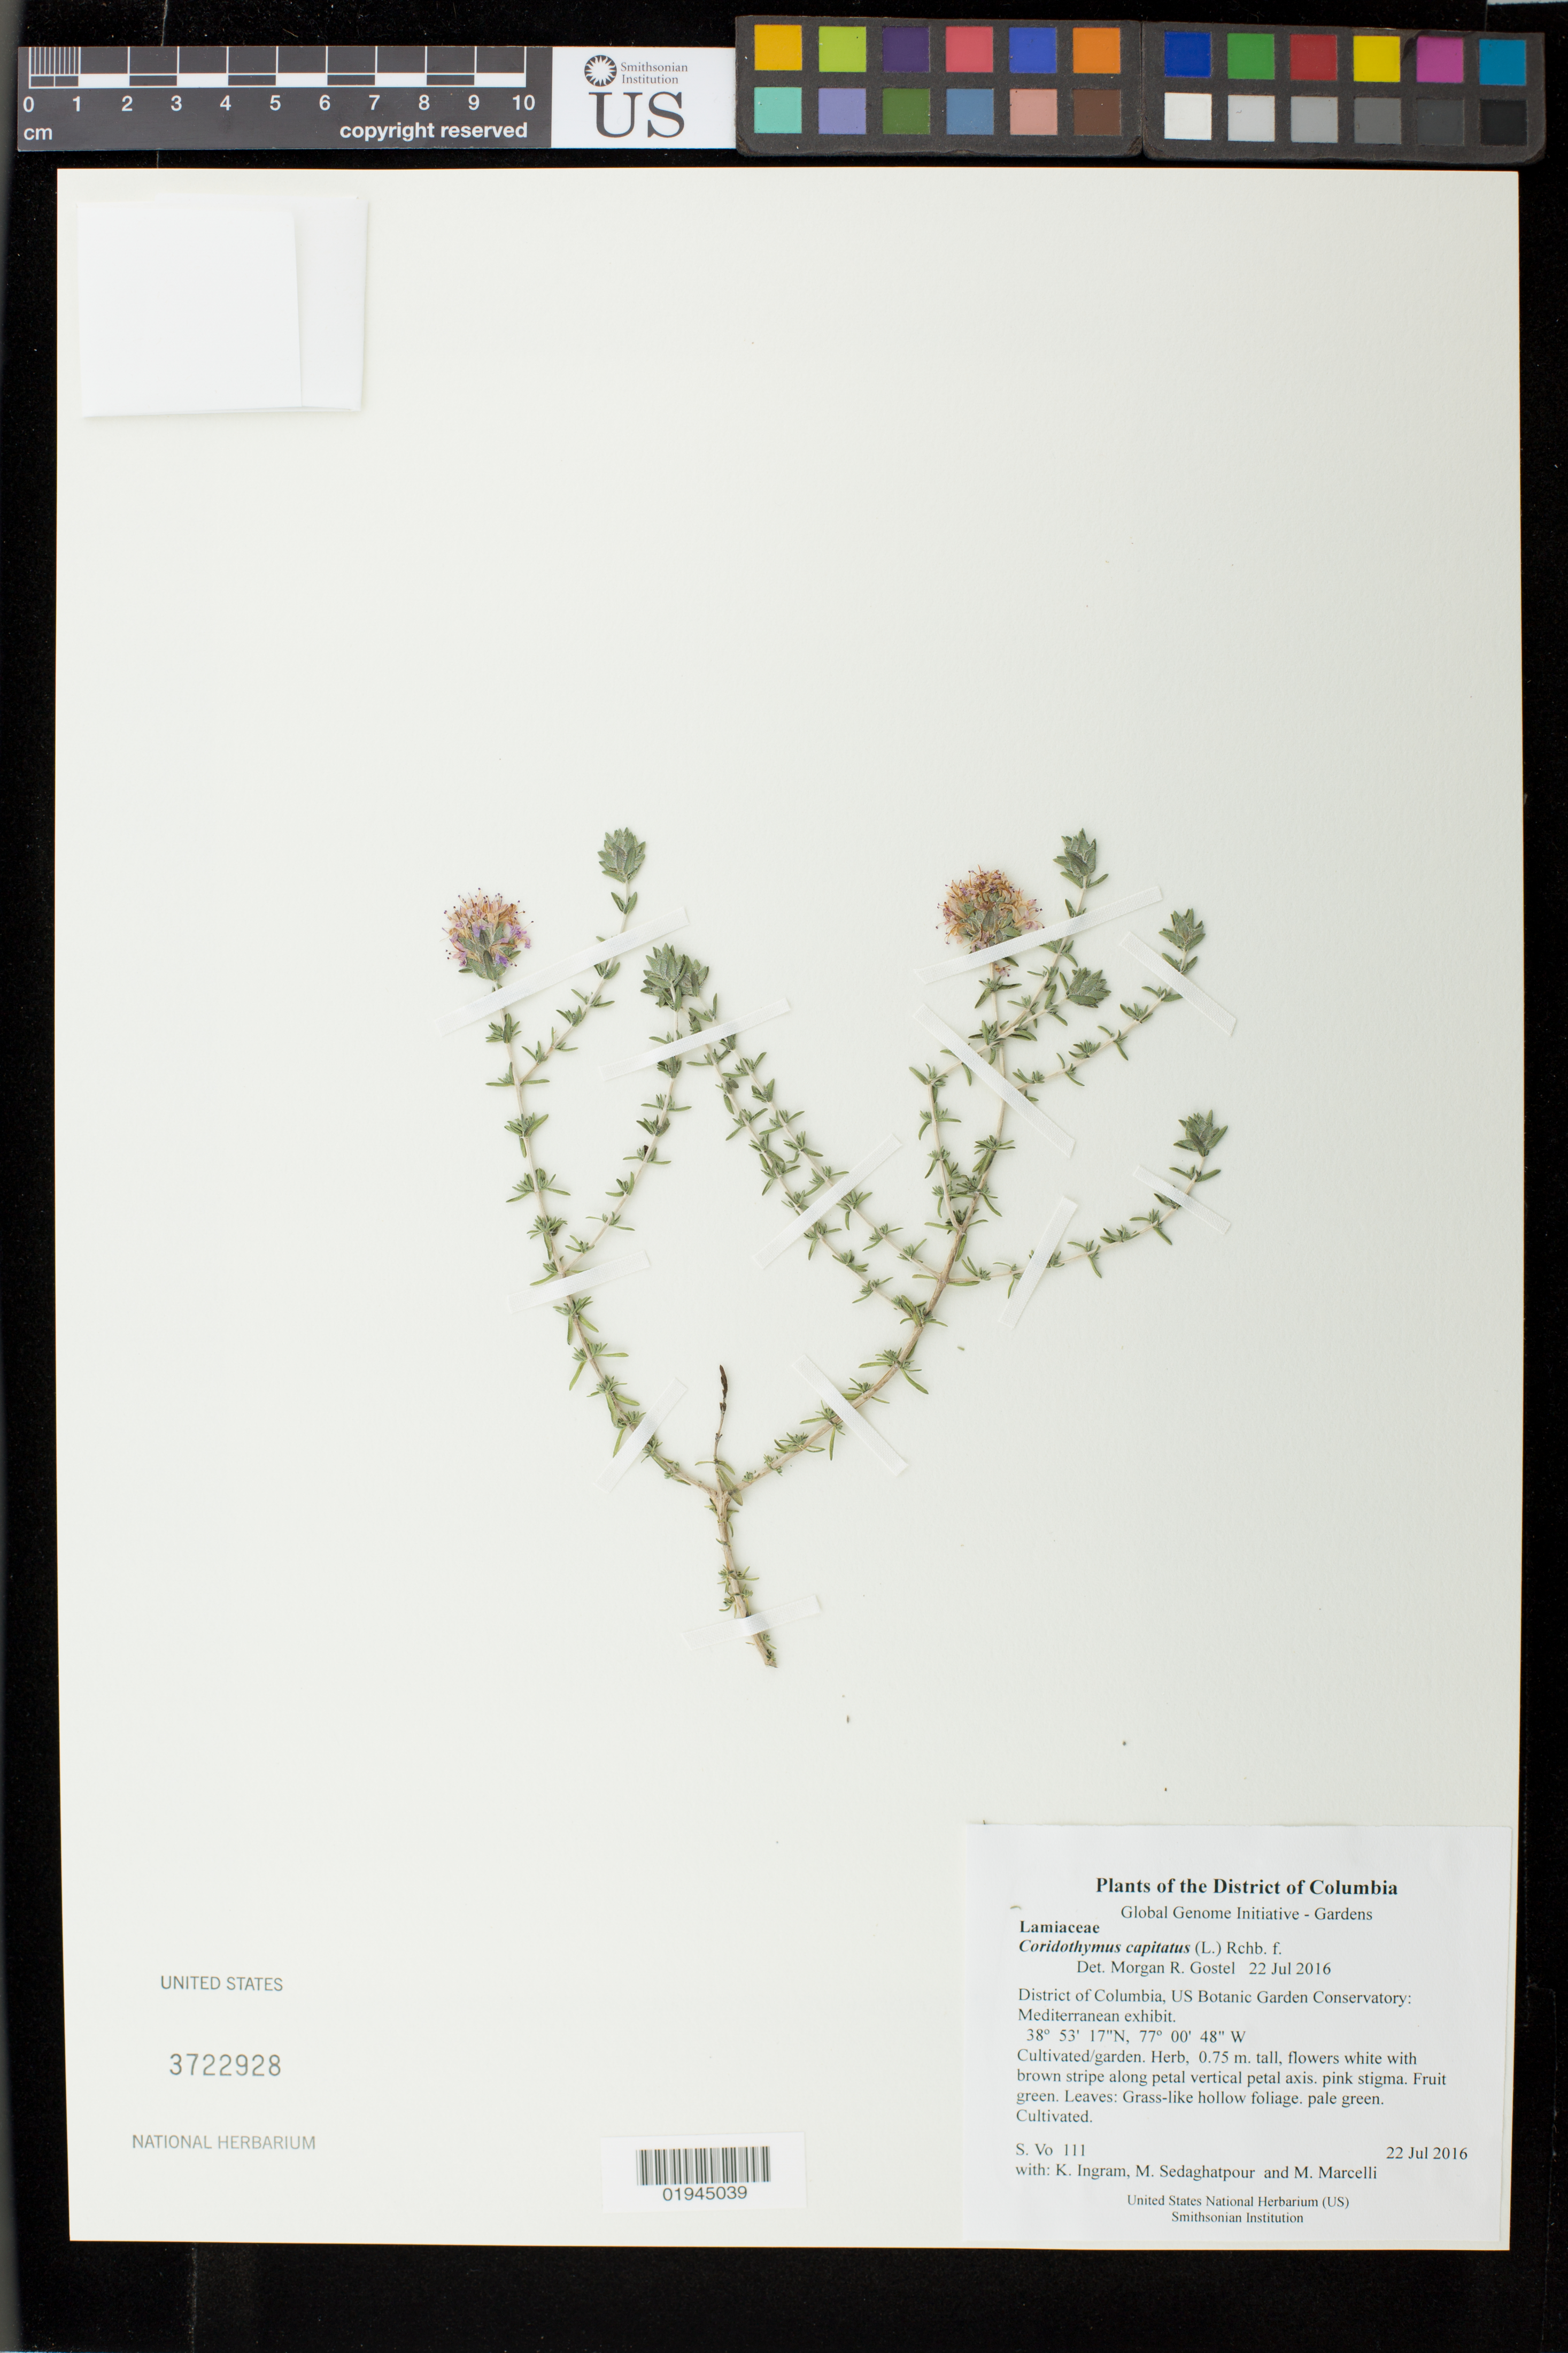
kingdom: Plantae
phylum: Tracheophyta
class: Magnoliopsida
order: Lamiales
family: Lamiaceae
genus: Coridothymus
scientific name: Coridothymus capitatus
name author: (L.) Rchb. f.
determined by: Gostel, Morgan R., (BRIT), Botanical Research Institute of Texas (UNITED STATES)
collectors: S. Vo, K. S. Ingram, M. Sedaghatpour & M. Marcelli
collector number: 111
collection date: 2016-07-22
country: United States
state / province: District of Columbia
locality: US Botanic Garden Conservatory: Mediterranean exhibit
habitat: Cultivated/garden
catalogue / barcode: US 3722928